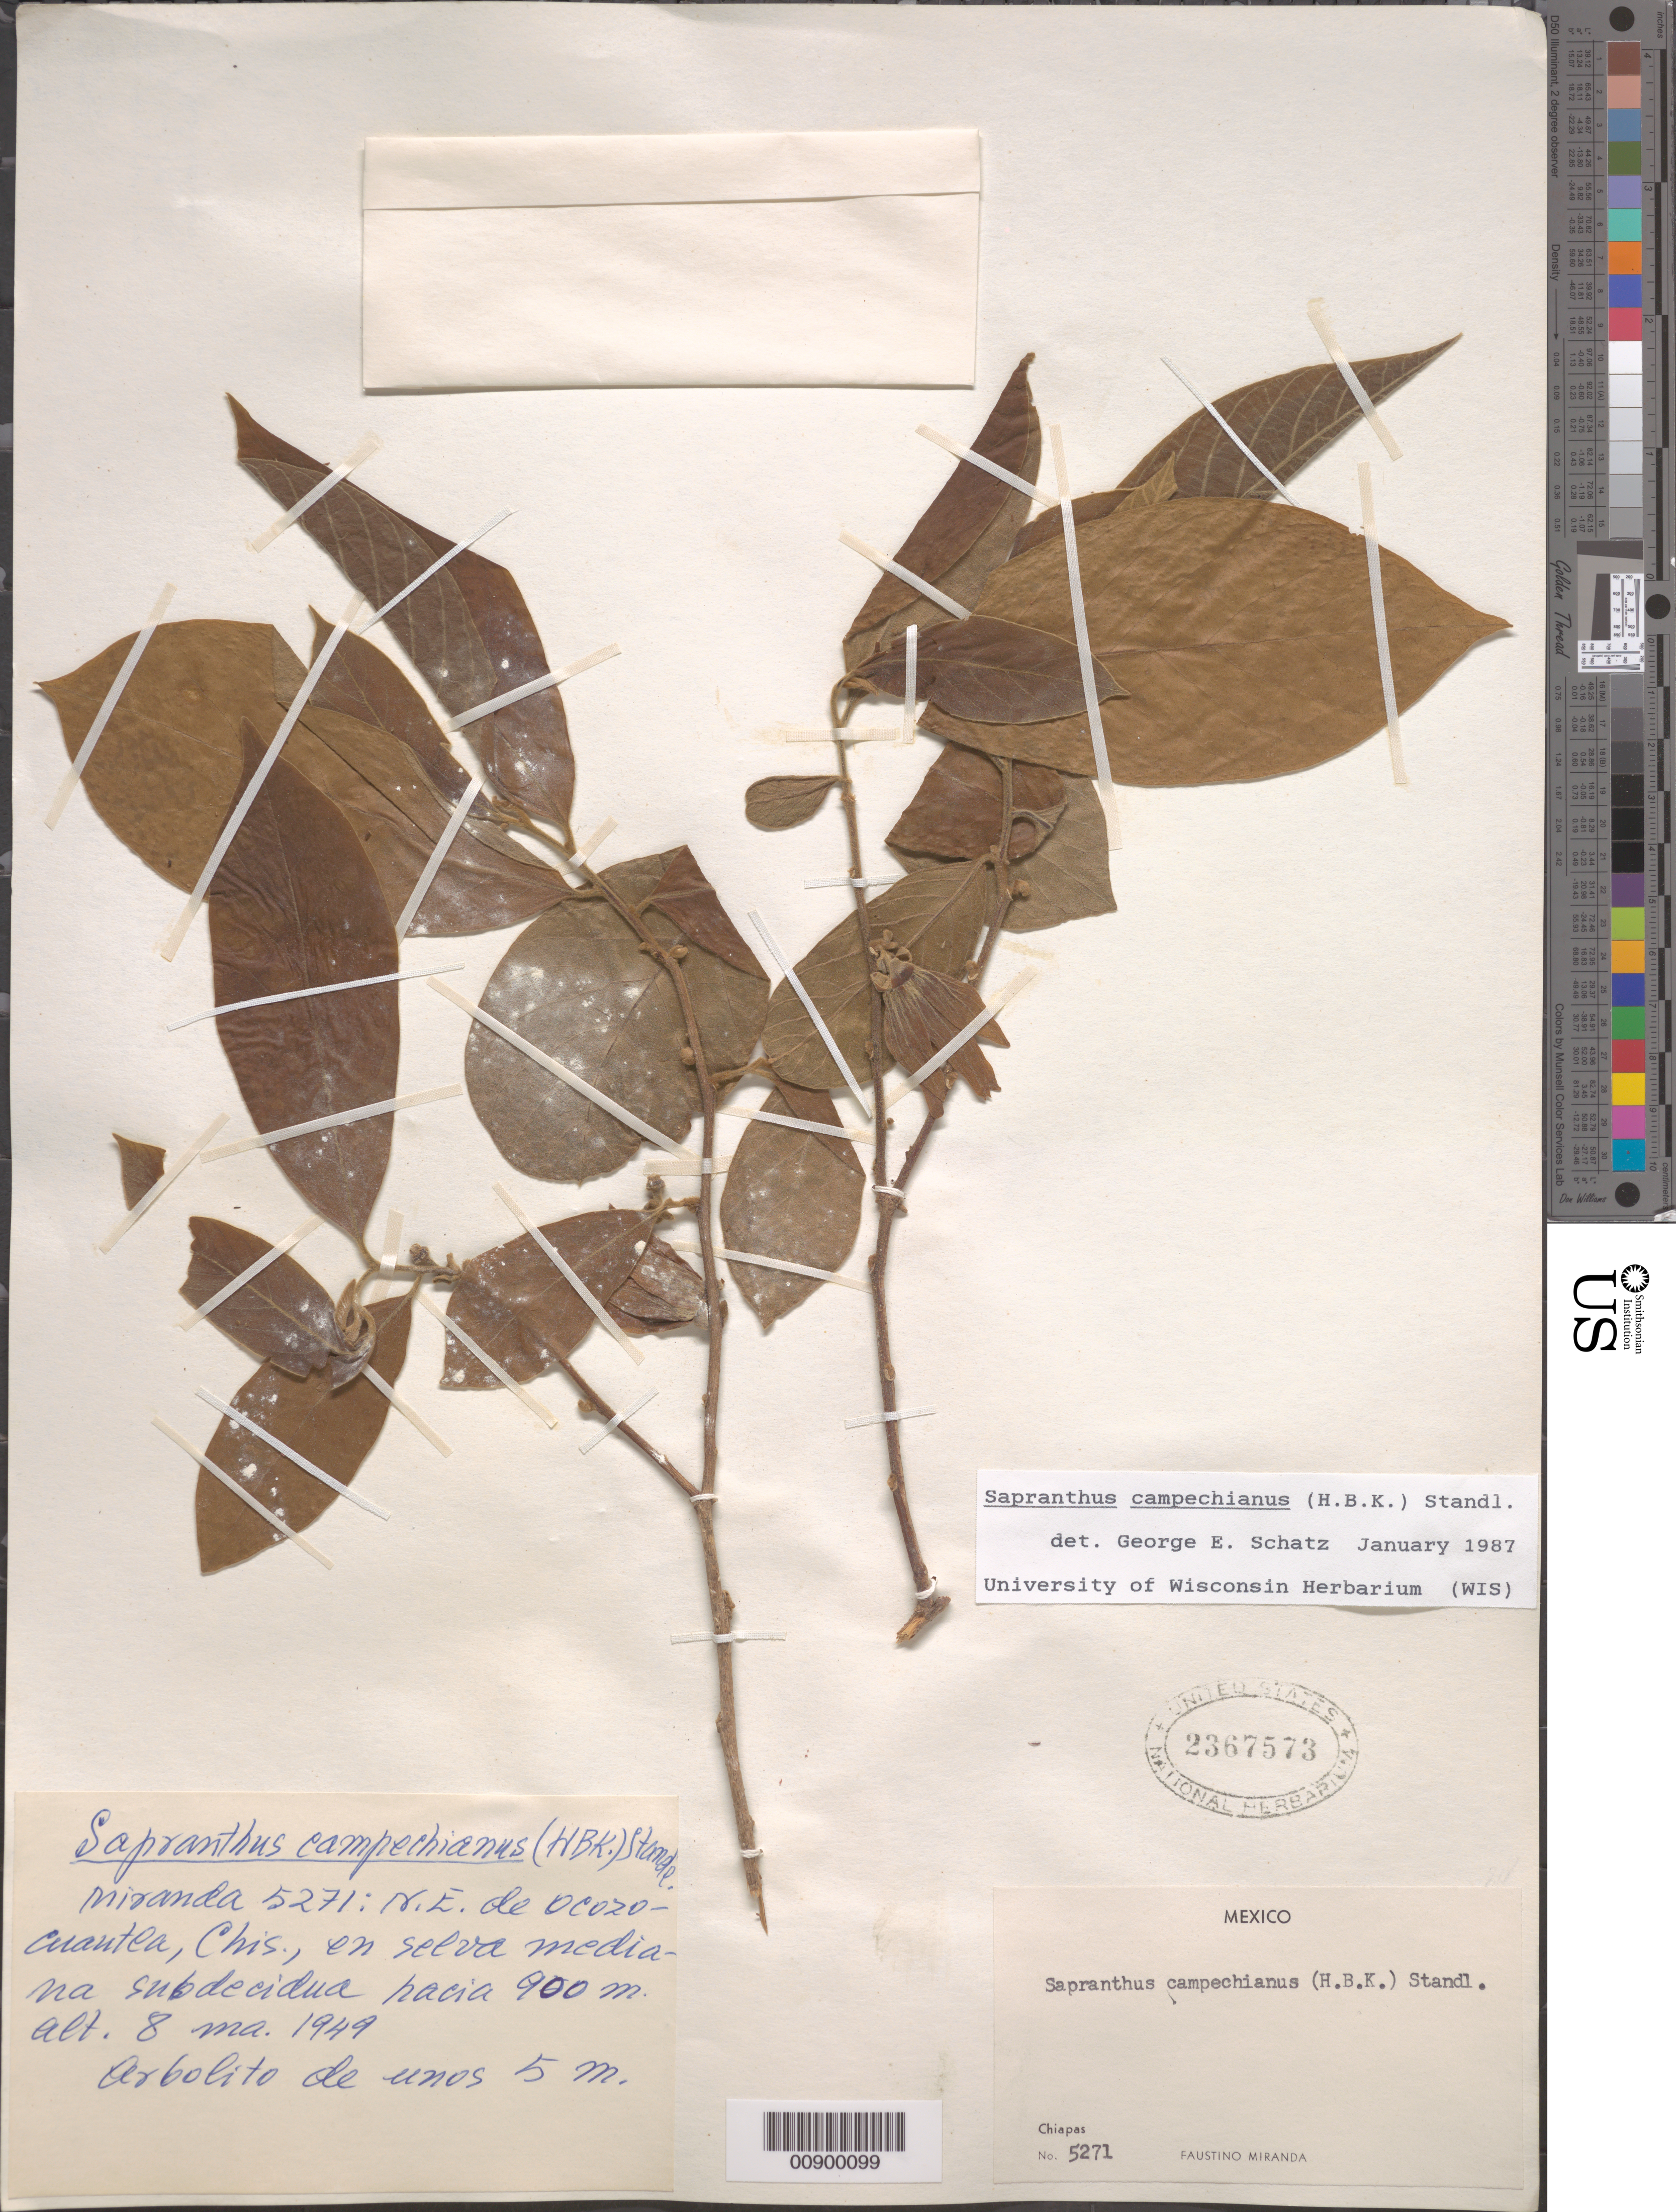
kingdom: Plantae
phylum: Tracheophyta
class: Magnoliopsida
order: Magnoliales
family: Annonaceae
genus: Sapranthus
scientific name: Sapranthus campechianus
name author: (Kunth) Standl.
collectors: Miranda G., F.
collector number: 5271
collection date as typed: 08 Mar 1949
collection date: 1949-03-08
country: Mexico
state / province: Chiapas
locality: N.E. de Ocozocuautla, Chiapas.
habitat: En selva mediana subdecidua.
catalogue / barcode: US 2367573